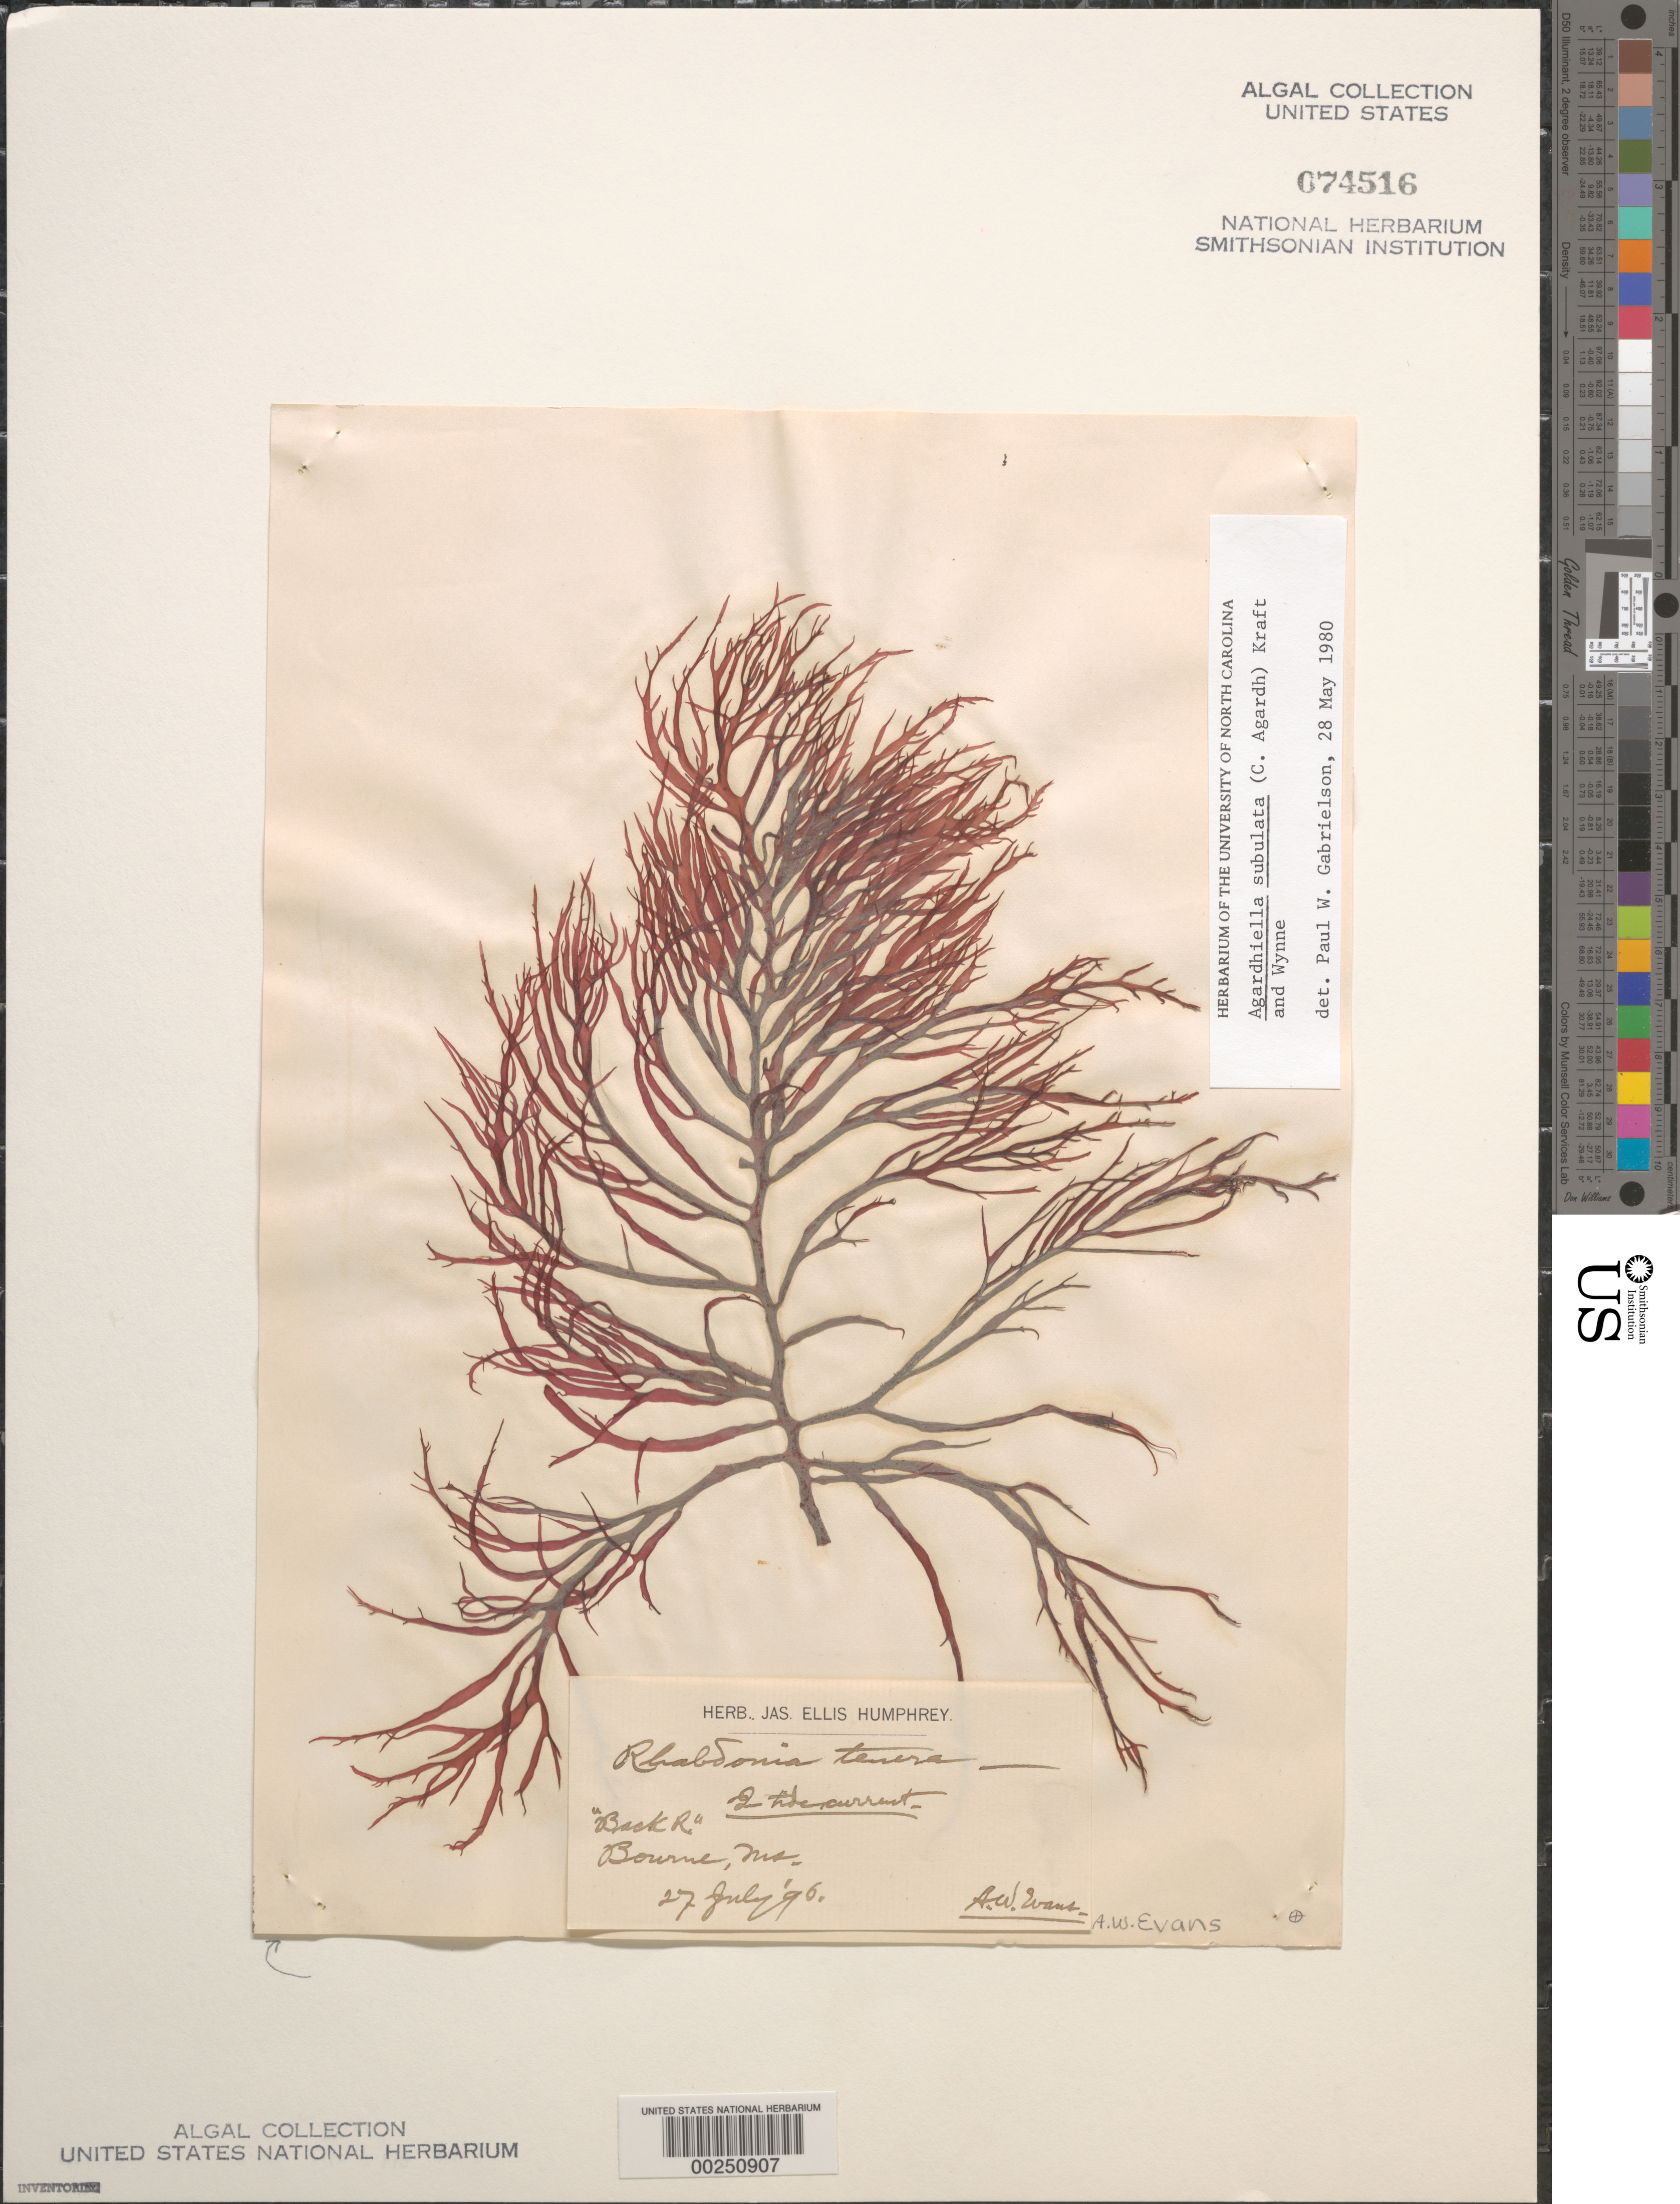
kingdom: Plantae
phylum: Rhodophyta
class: Florideophyceae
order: Gigartinales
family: Solieriaceae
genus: Agardhiella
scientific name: Agardhiella subulata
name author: (C. Agardh) G.T.Kraft & M.J. Wynne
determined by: Gabrielson, P. W.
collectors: A. W. Evans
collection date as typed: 27 Jul 1896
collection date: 1896-07-27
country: United States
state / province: Massachusetts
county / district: Barnstable County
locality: Bourne, Back River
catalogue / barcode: US 74516